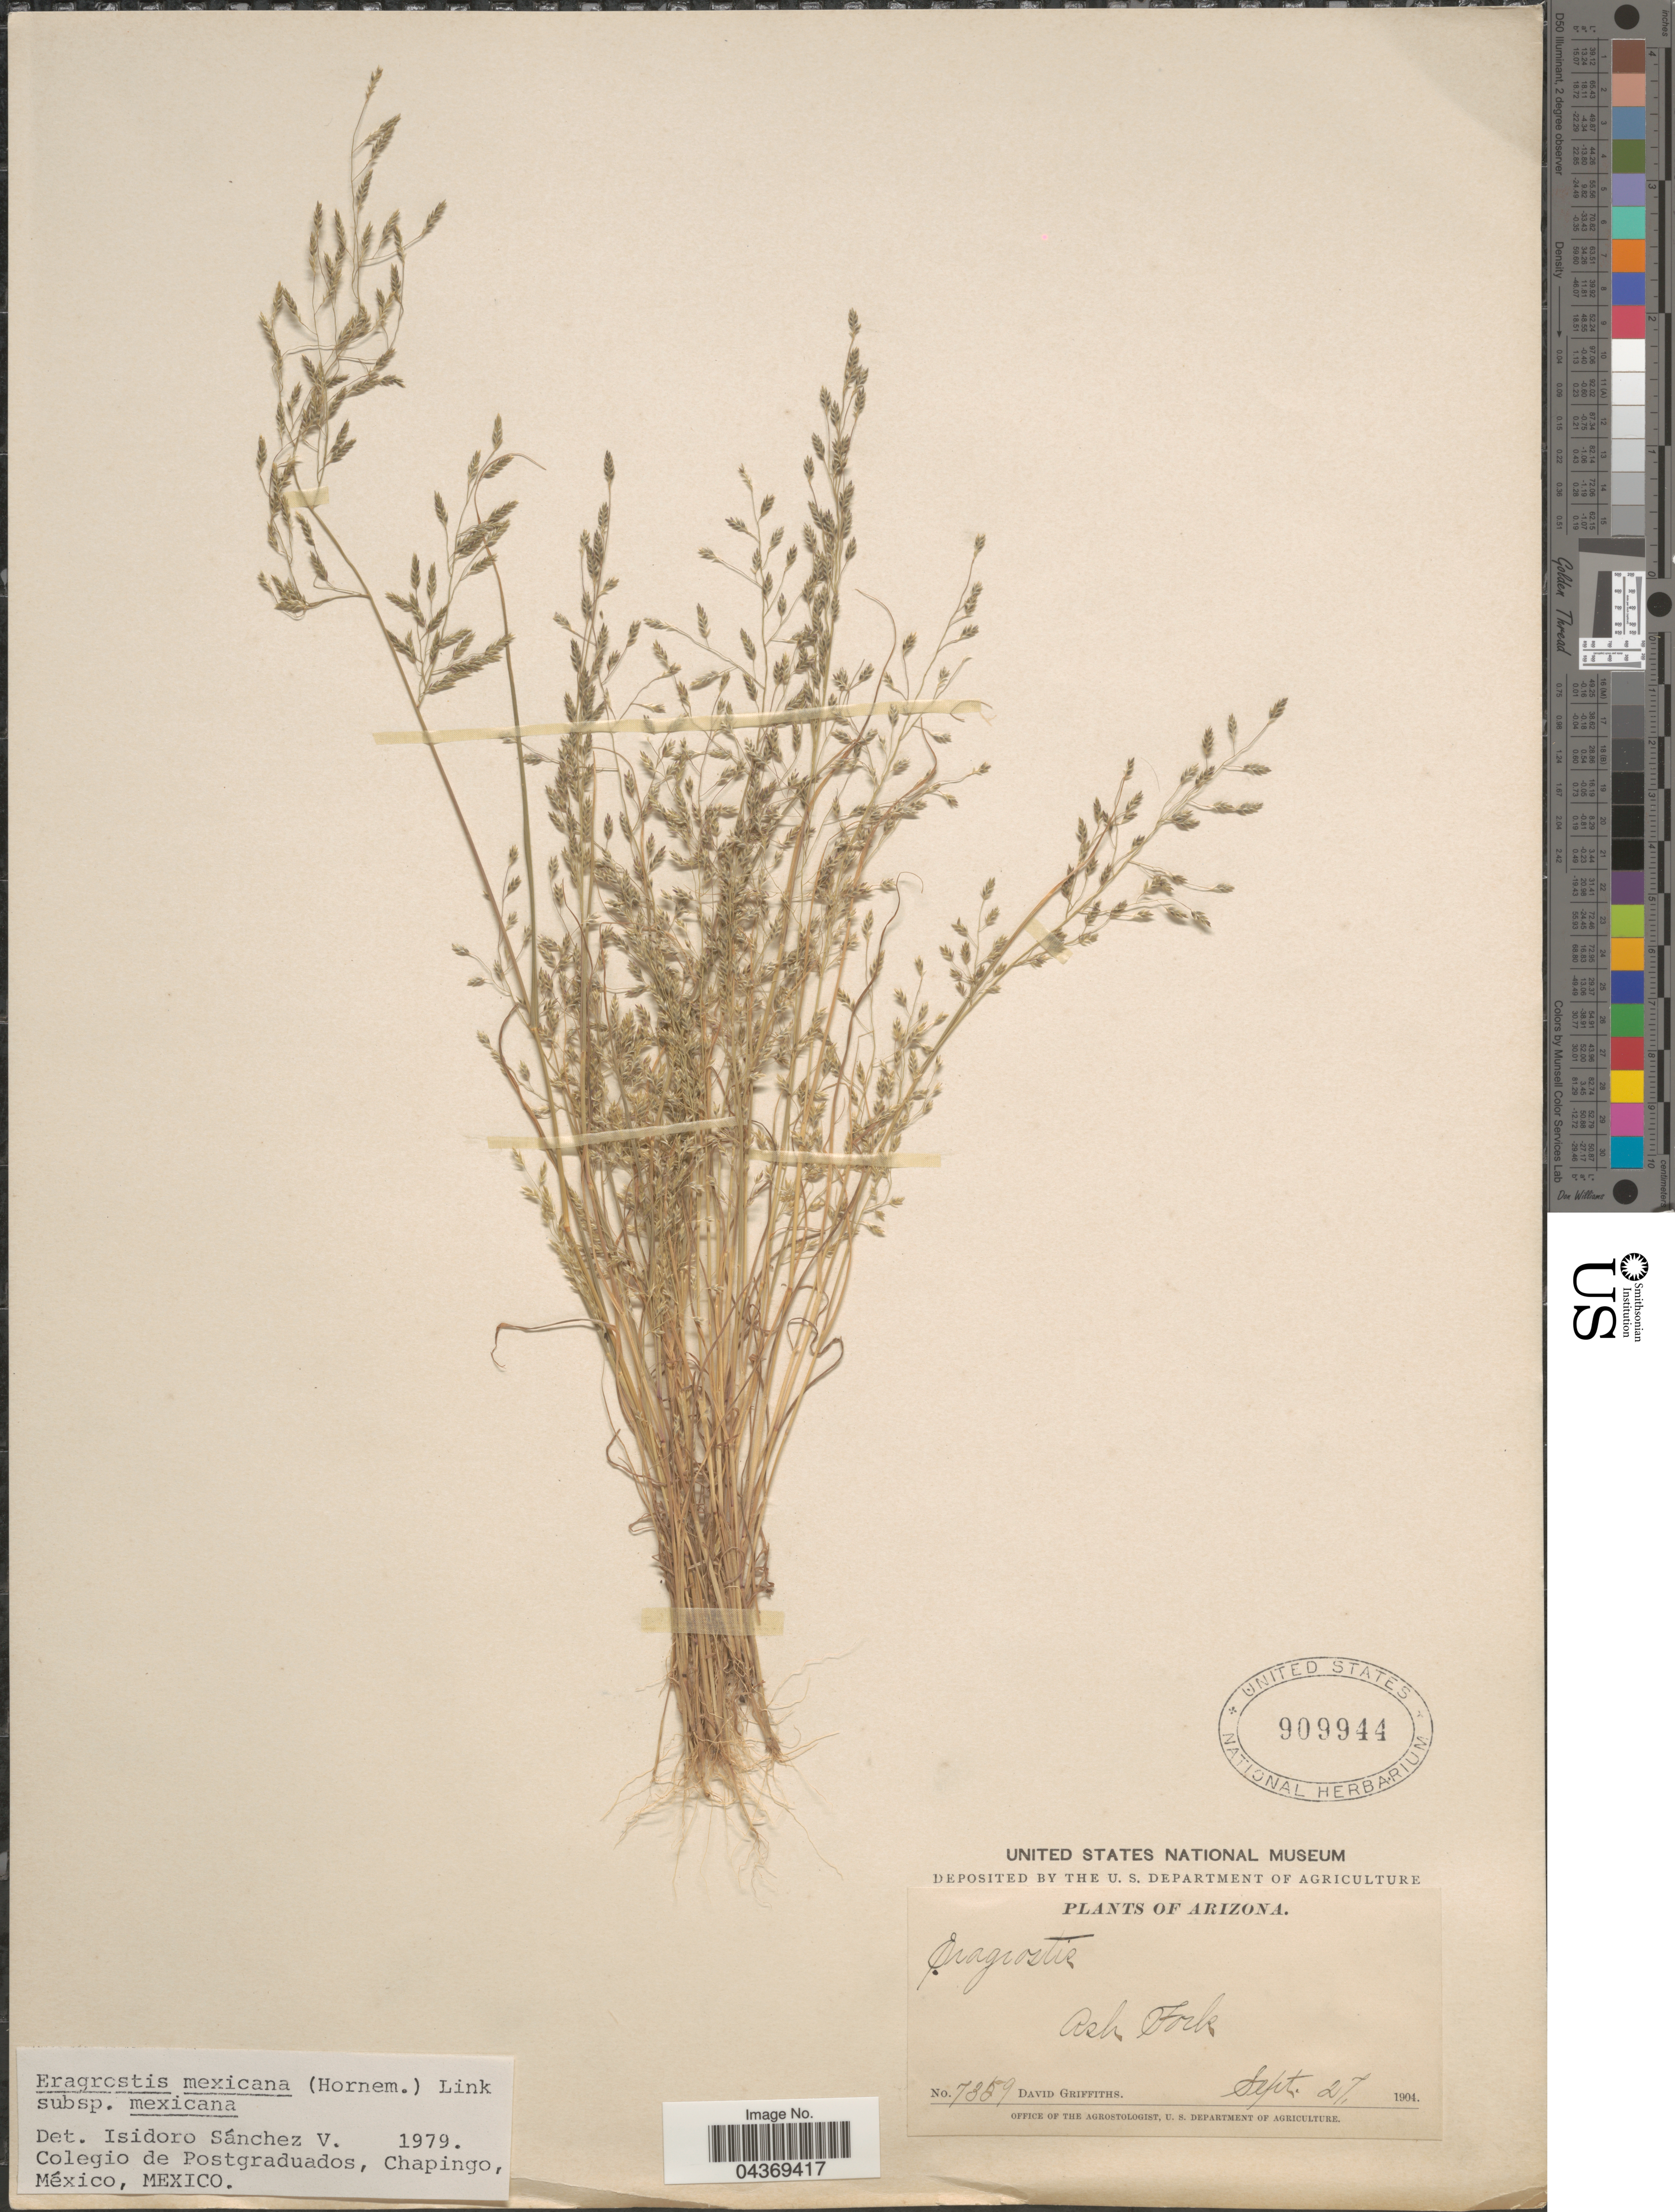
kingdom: Plantae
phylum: Tracheophyta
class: Liliopsida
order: Poales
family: Poaceae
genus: Eragrostis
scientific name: Eragrostis mexicana subsp. mexicana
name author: (Hornem.) Link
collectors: D. Griffiths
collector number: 7359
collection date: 1904-09-27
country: United States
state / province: Arizona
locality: Ash Fork.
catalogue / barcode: US 909944